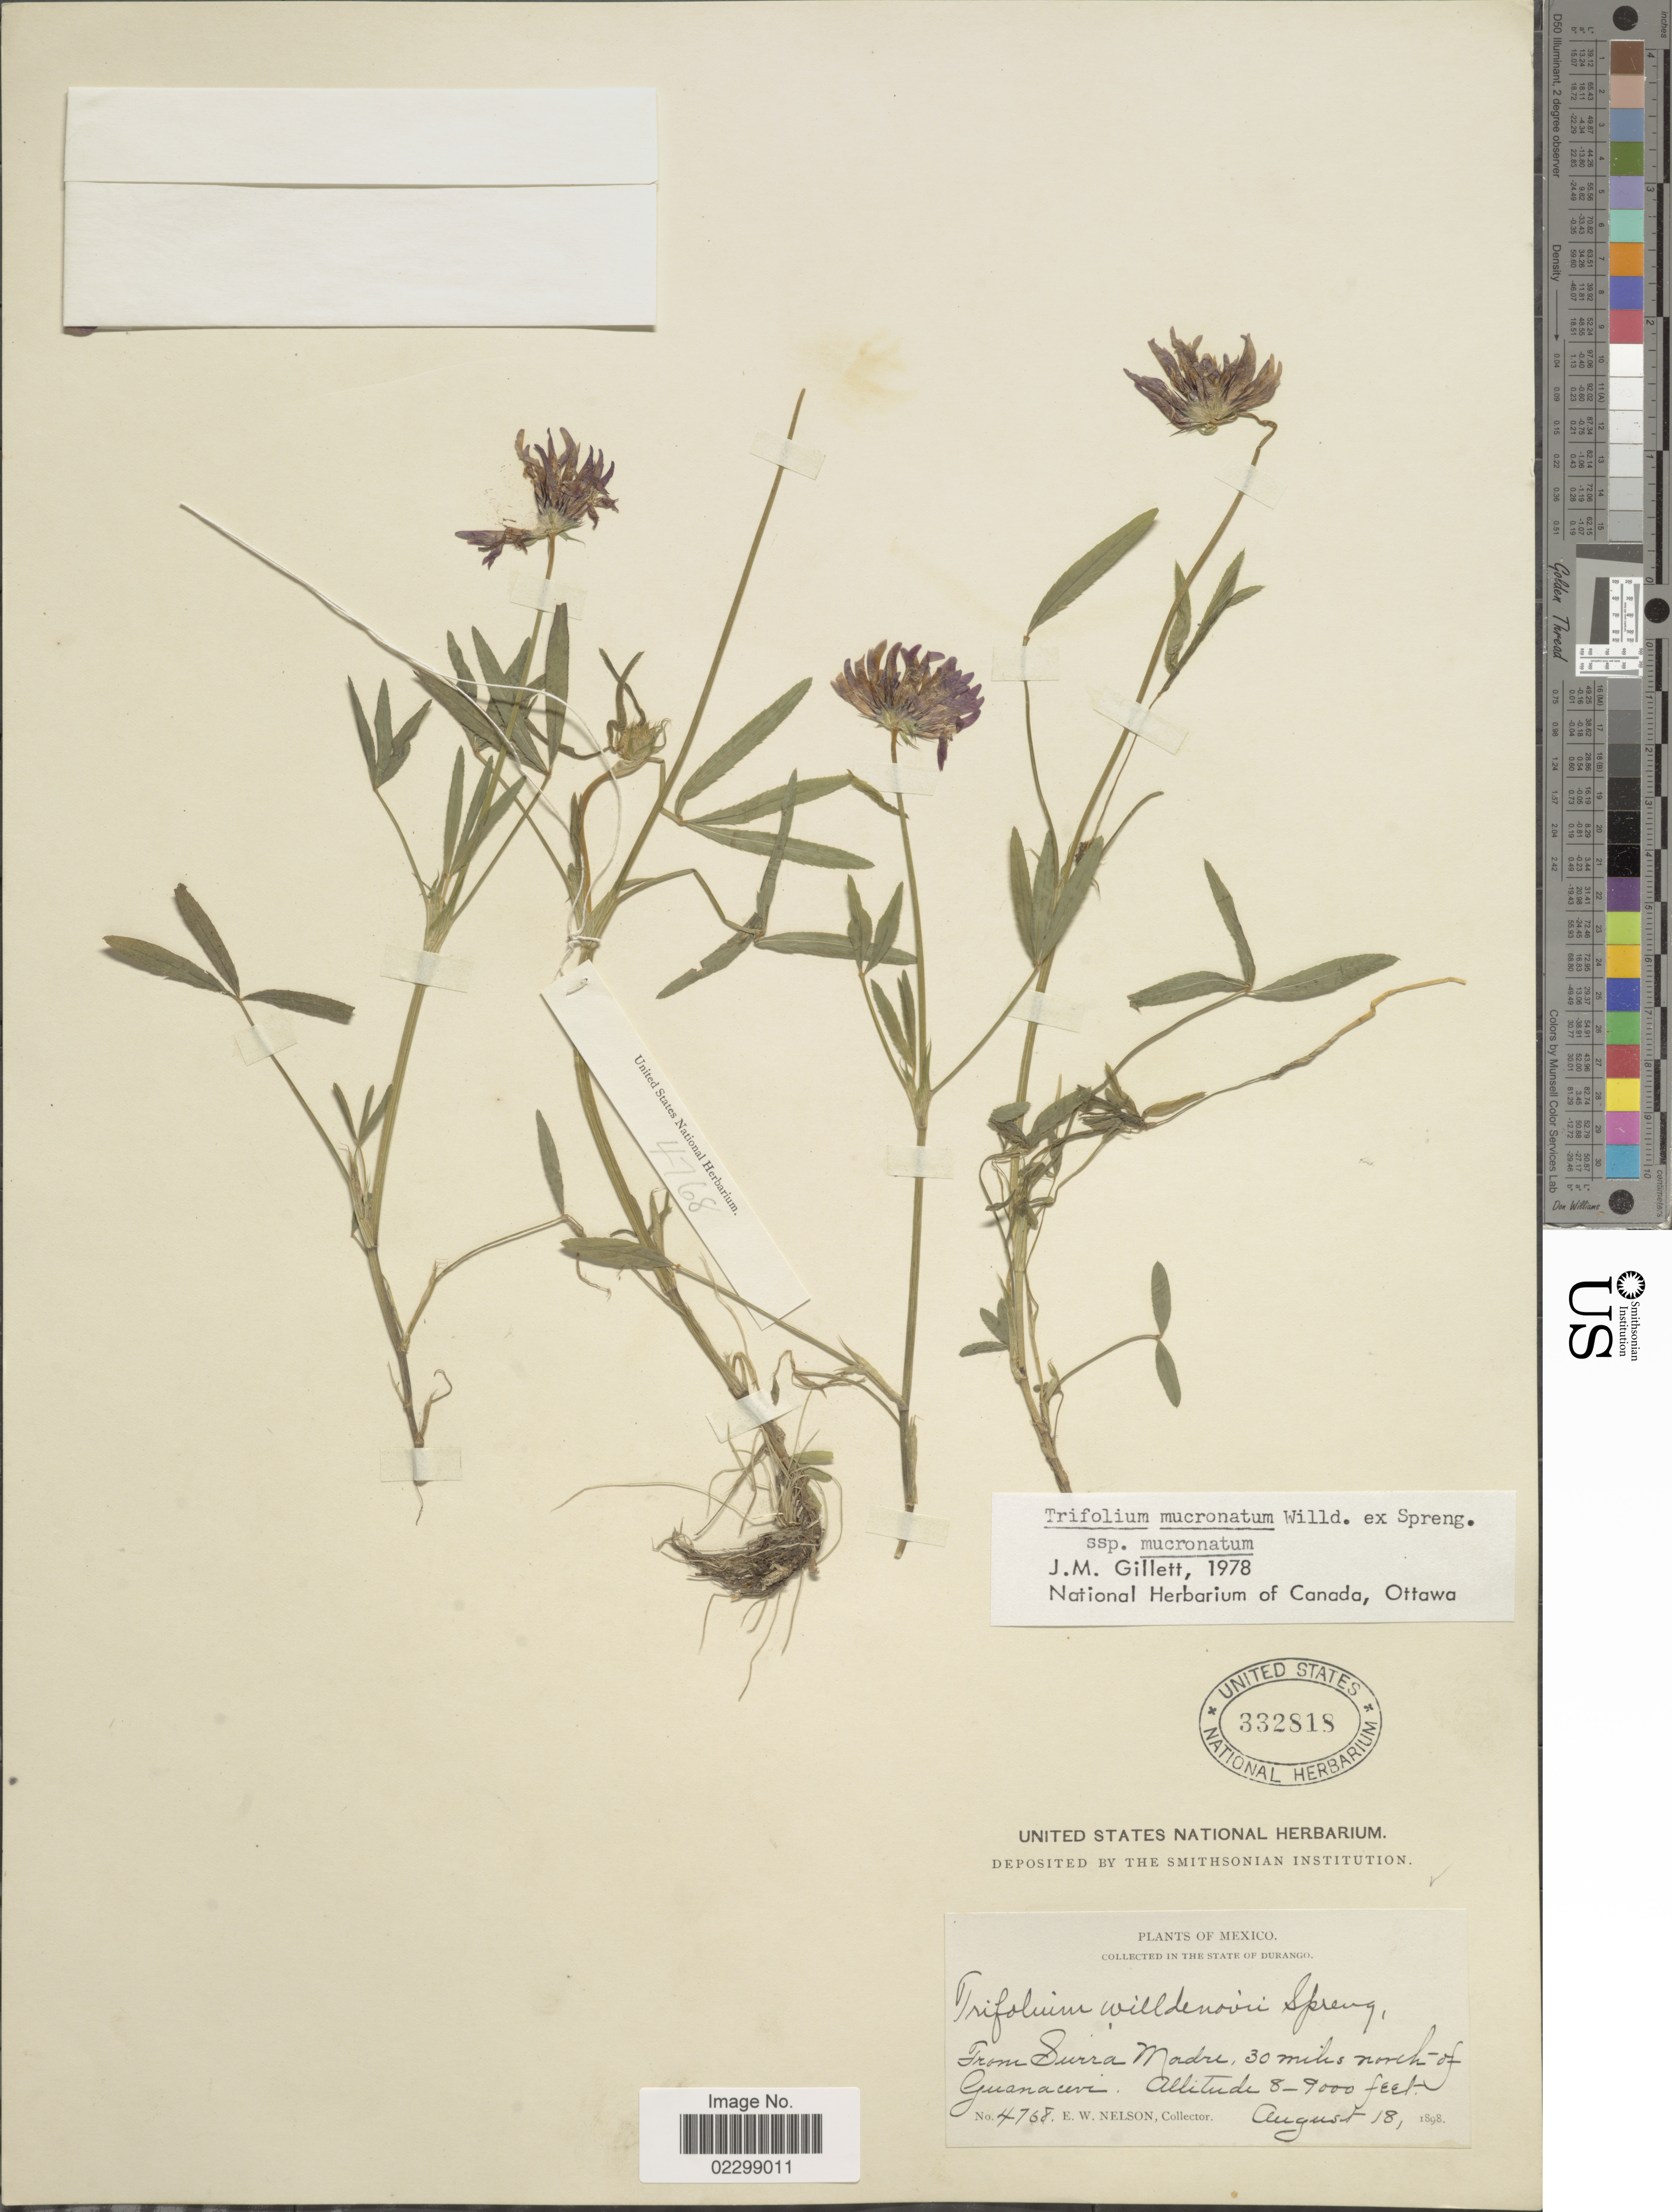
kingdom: Plantae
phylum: Tracheophyta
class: Magnoliopsida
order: Fabales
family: Fabaceae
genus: Trifolium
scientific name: Trifolium mucronatum subsp. mucronatum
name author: Willd. ex Spreng.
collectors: E. W. Nelson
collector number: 4768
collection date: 1898-08-18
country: Mexico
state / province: Durango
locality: From Sierra madre, 30 miles north of Guanacevi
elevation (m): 2438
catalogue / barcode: US 332818